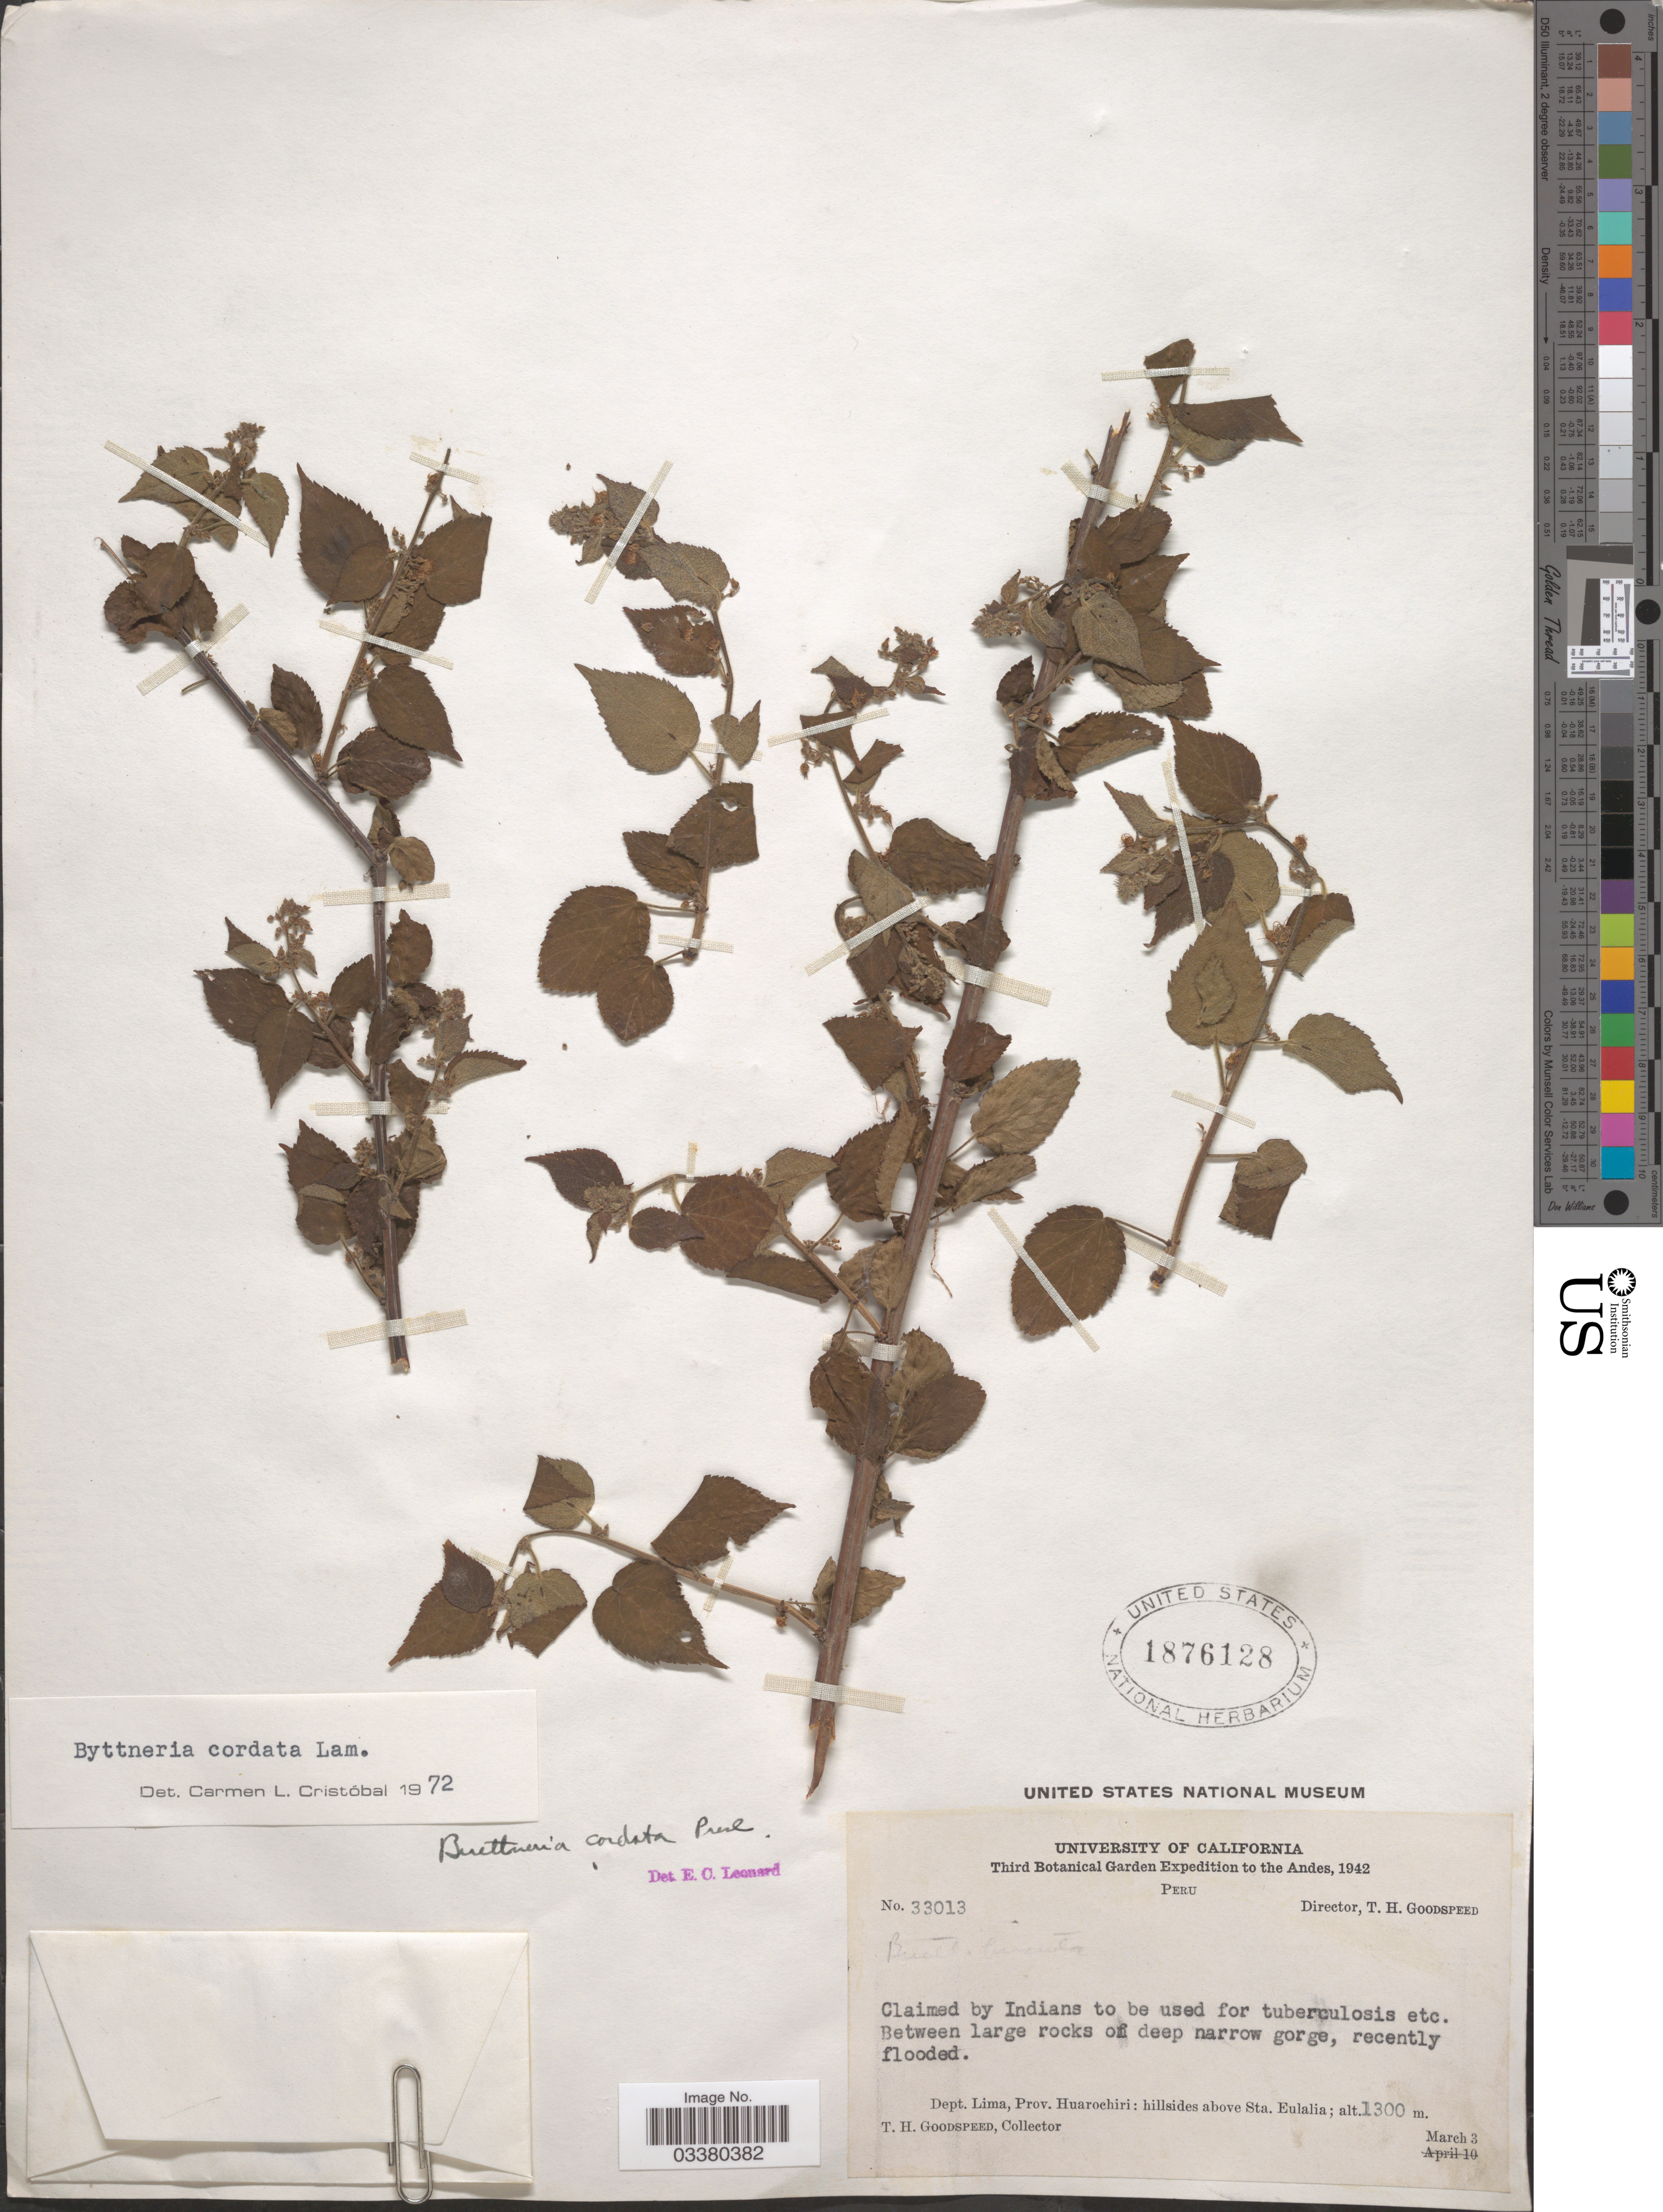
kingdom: Plantae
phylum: Tracheophyta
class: Magnoliopsida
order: Malvales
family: Malvaceae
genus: Byttneria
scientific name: Byttneria cordata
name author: Lam.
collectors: T. Goodspeed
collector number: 33013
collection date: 1942-03-03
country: Peru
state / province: Lima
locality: The Andes. Dept. Lima, Prov. Huarochiri: hillsides above Sta. Eulalia.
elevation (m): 1300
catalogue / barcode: US 1876128